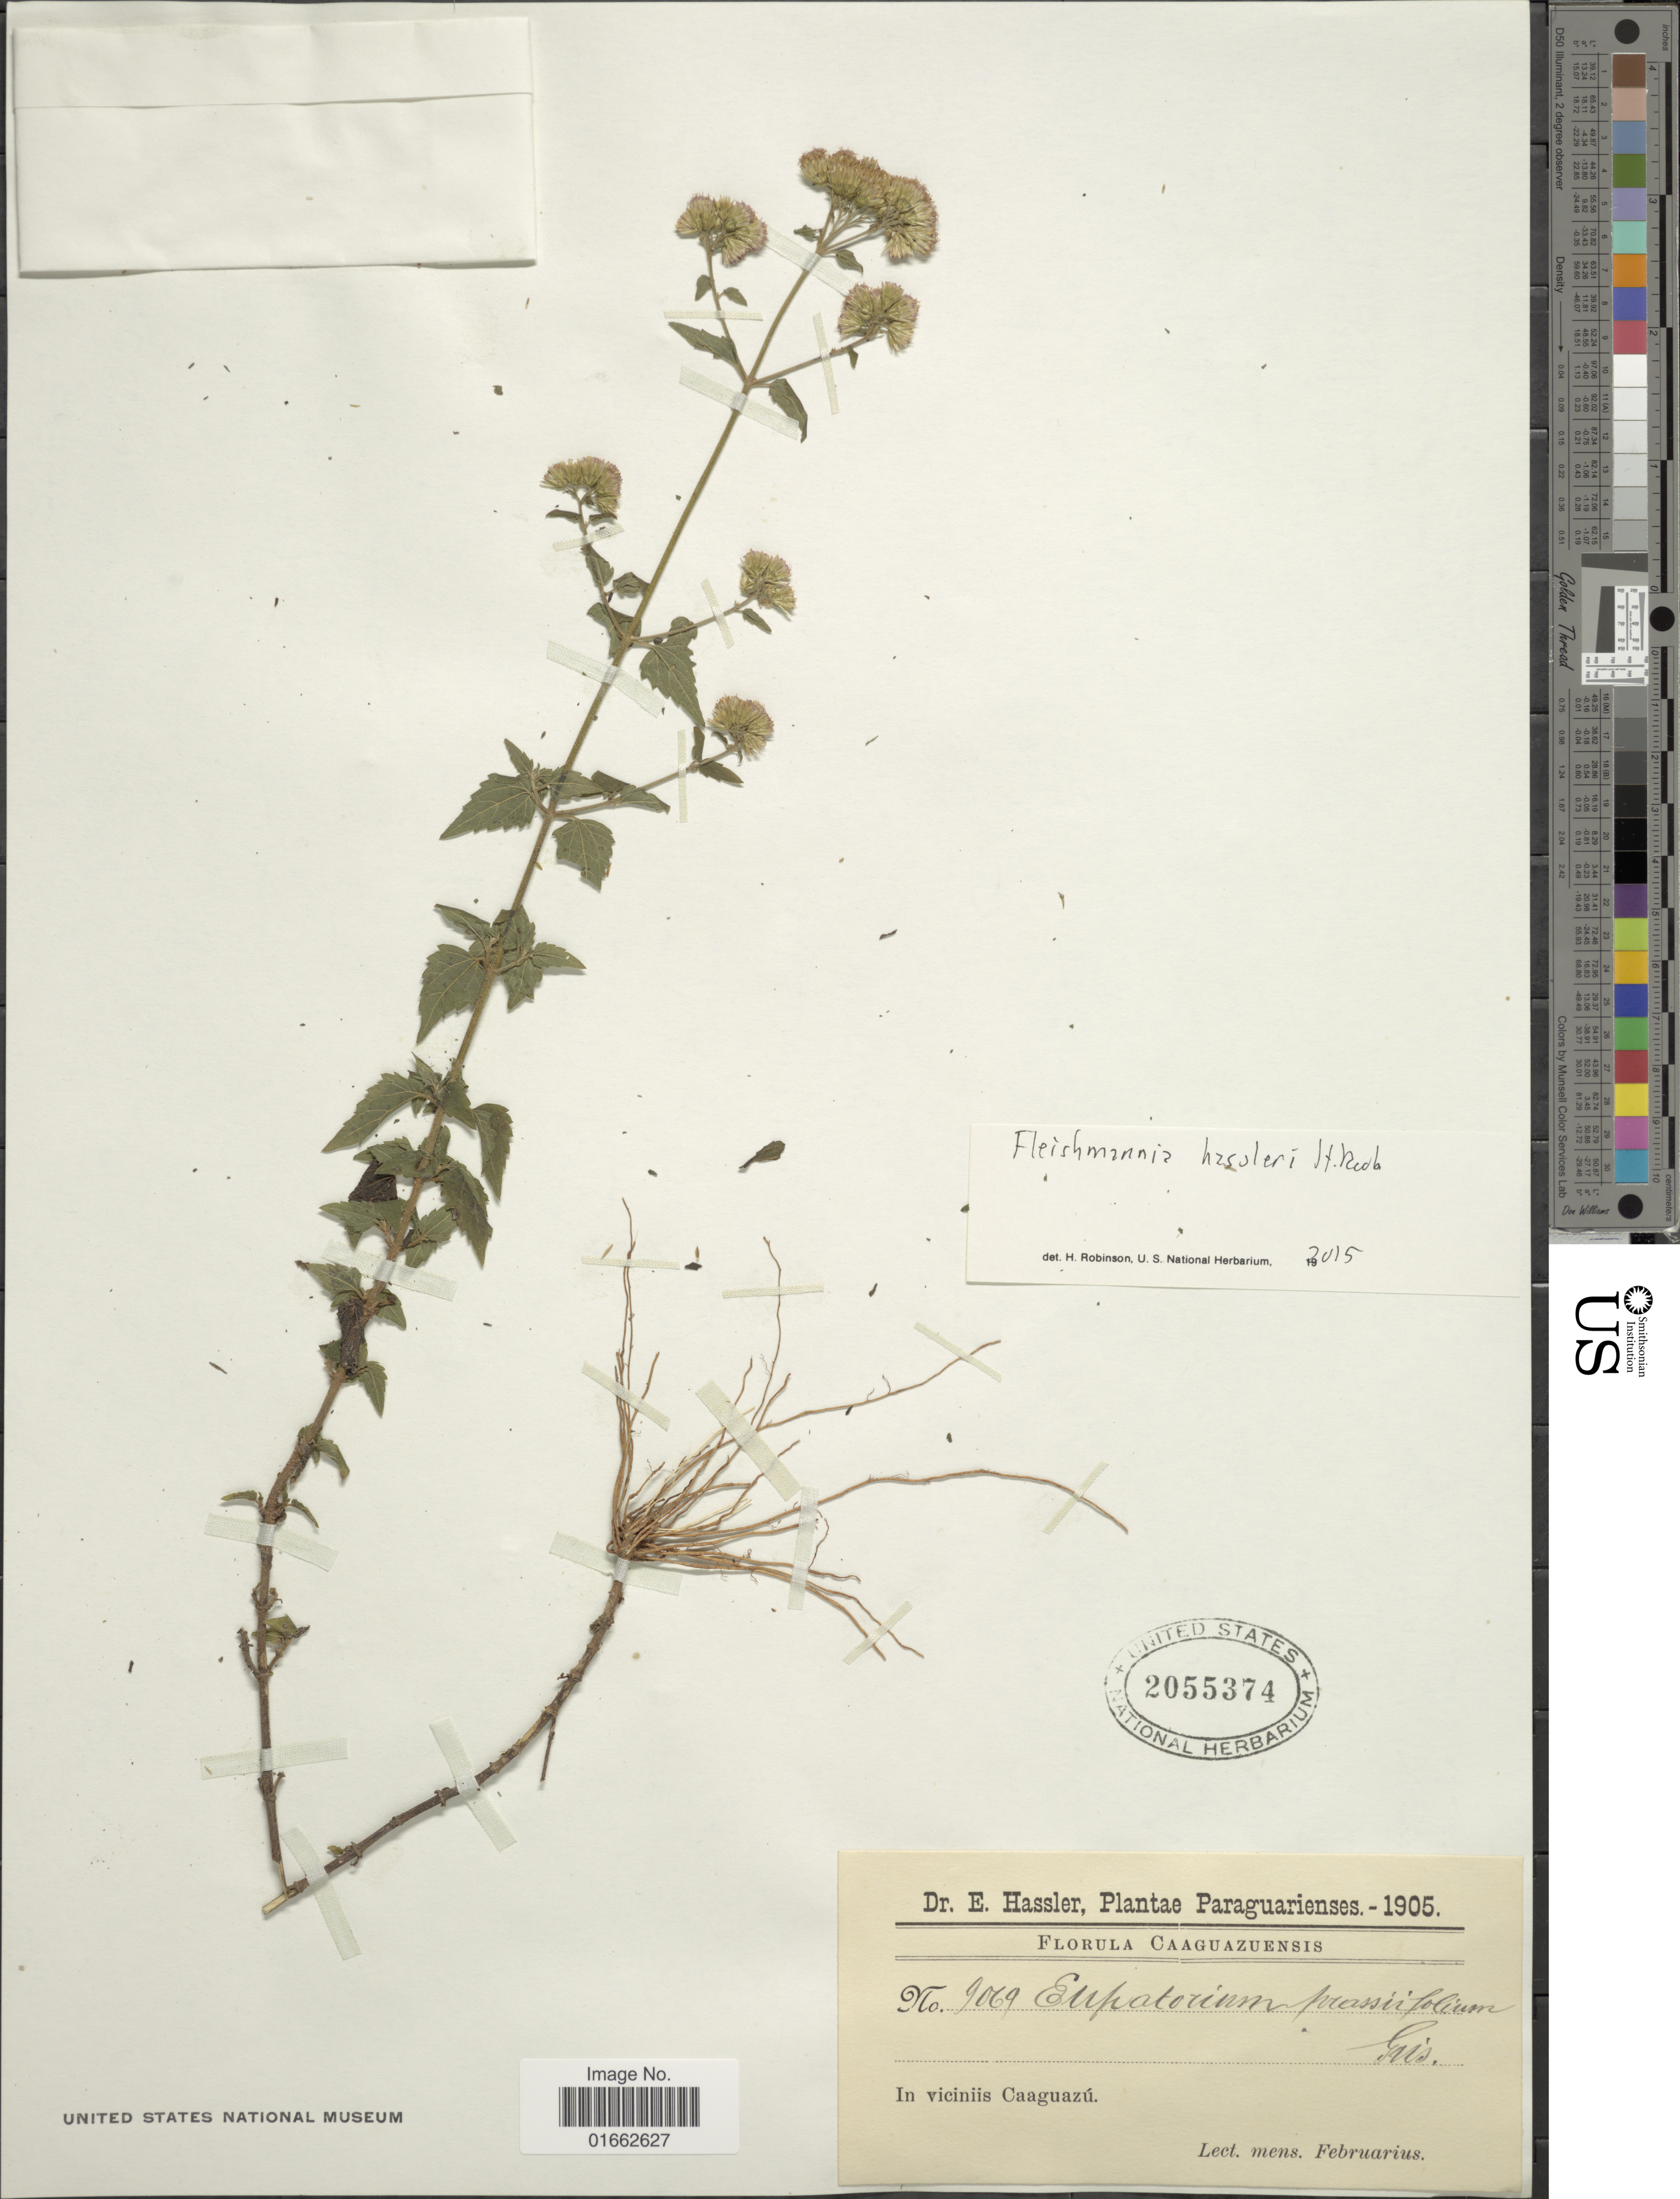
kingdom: Plantae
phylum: Tracheophyta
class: Magnoliopsida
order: Asterales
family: Asteraceae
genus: Fleischmannia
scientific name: Fleischmannia hassleri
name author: H. Rob.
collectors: E. Hassler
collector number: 9069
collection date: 1905-02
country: Paraguay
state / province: Caaguazu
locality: In viciniis Caaguazú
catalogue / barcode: US 2055374